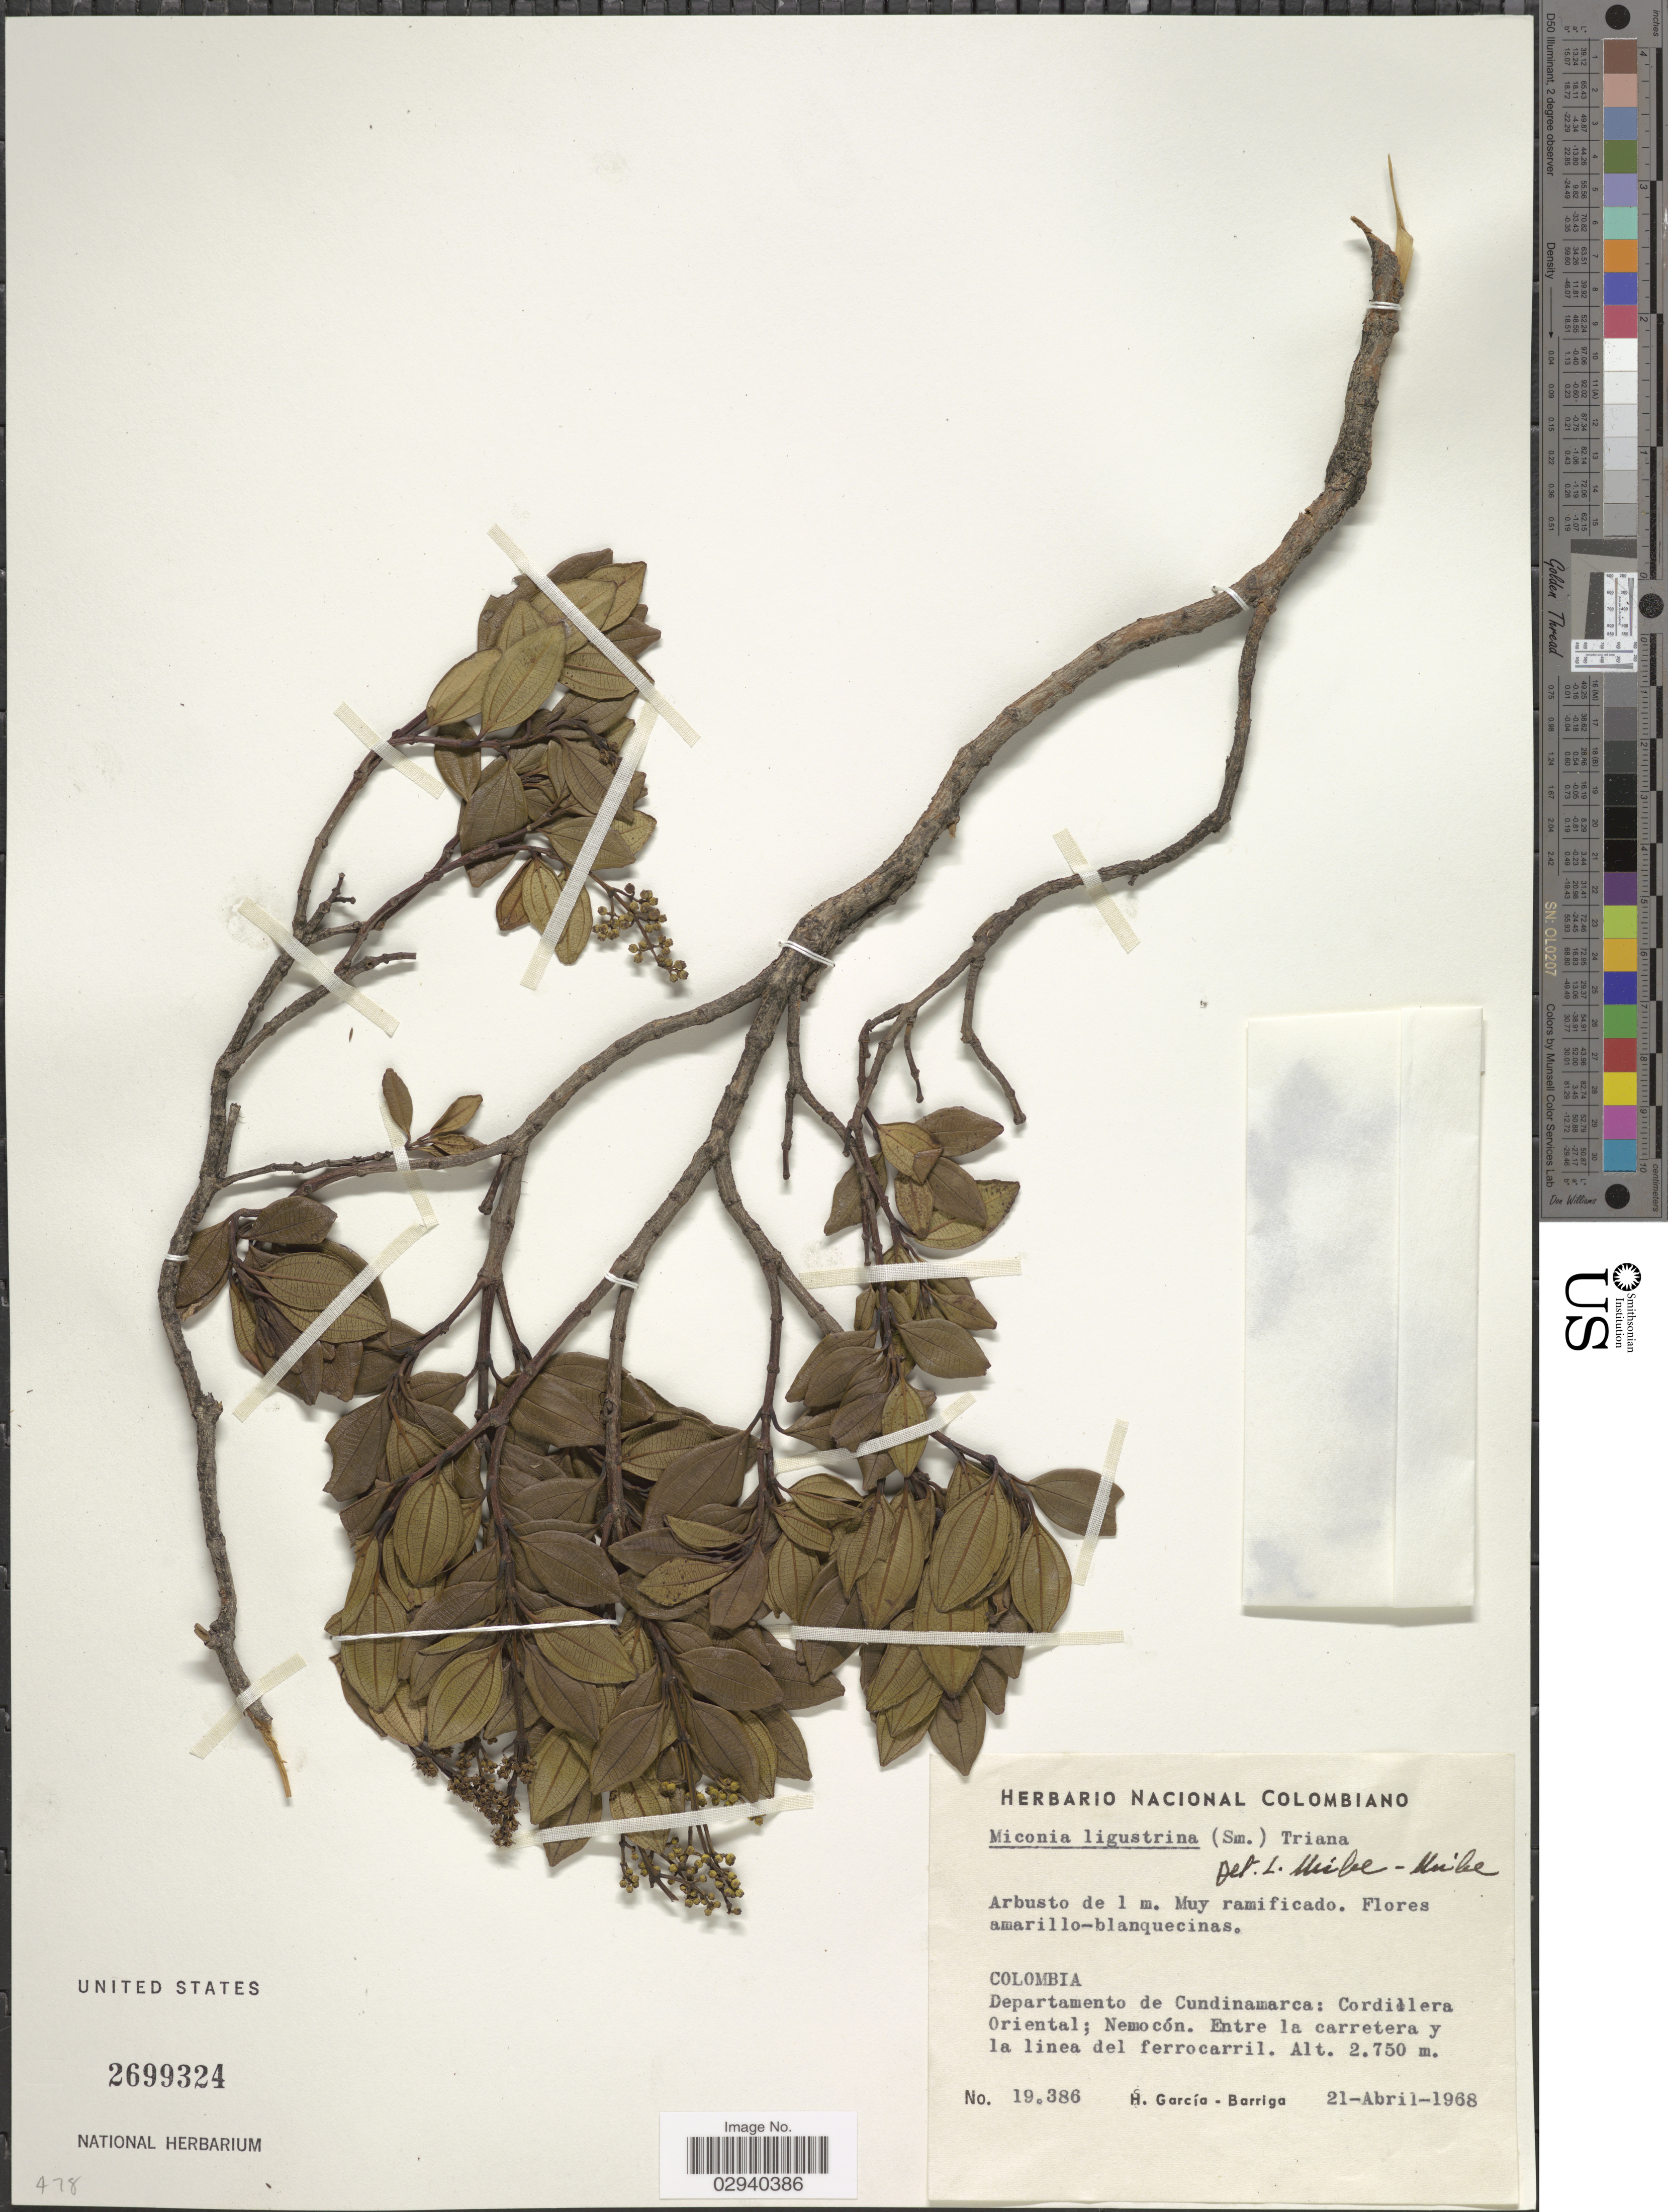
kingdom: Plantae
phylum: Tracheophyta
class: Magnoliopsida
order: Myrtales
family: Melastomataceae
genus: Miconia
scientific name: Miconia ligustrina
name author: (Sw.) Triana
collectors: H. García Barriga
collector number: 19386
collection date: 1968-04-21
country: Colombia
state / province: Cundinamarca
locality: Departamento de Cundinamarca: Cordillera Oriental; Nemocón. Entre la carretera y la linea del ferrocarril.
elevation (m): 2750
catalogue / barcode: US 2699324